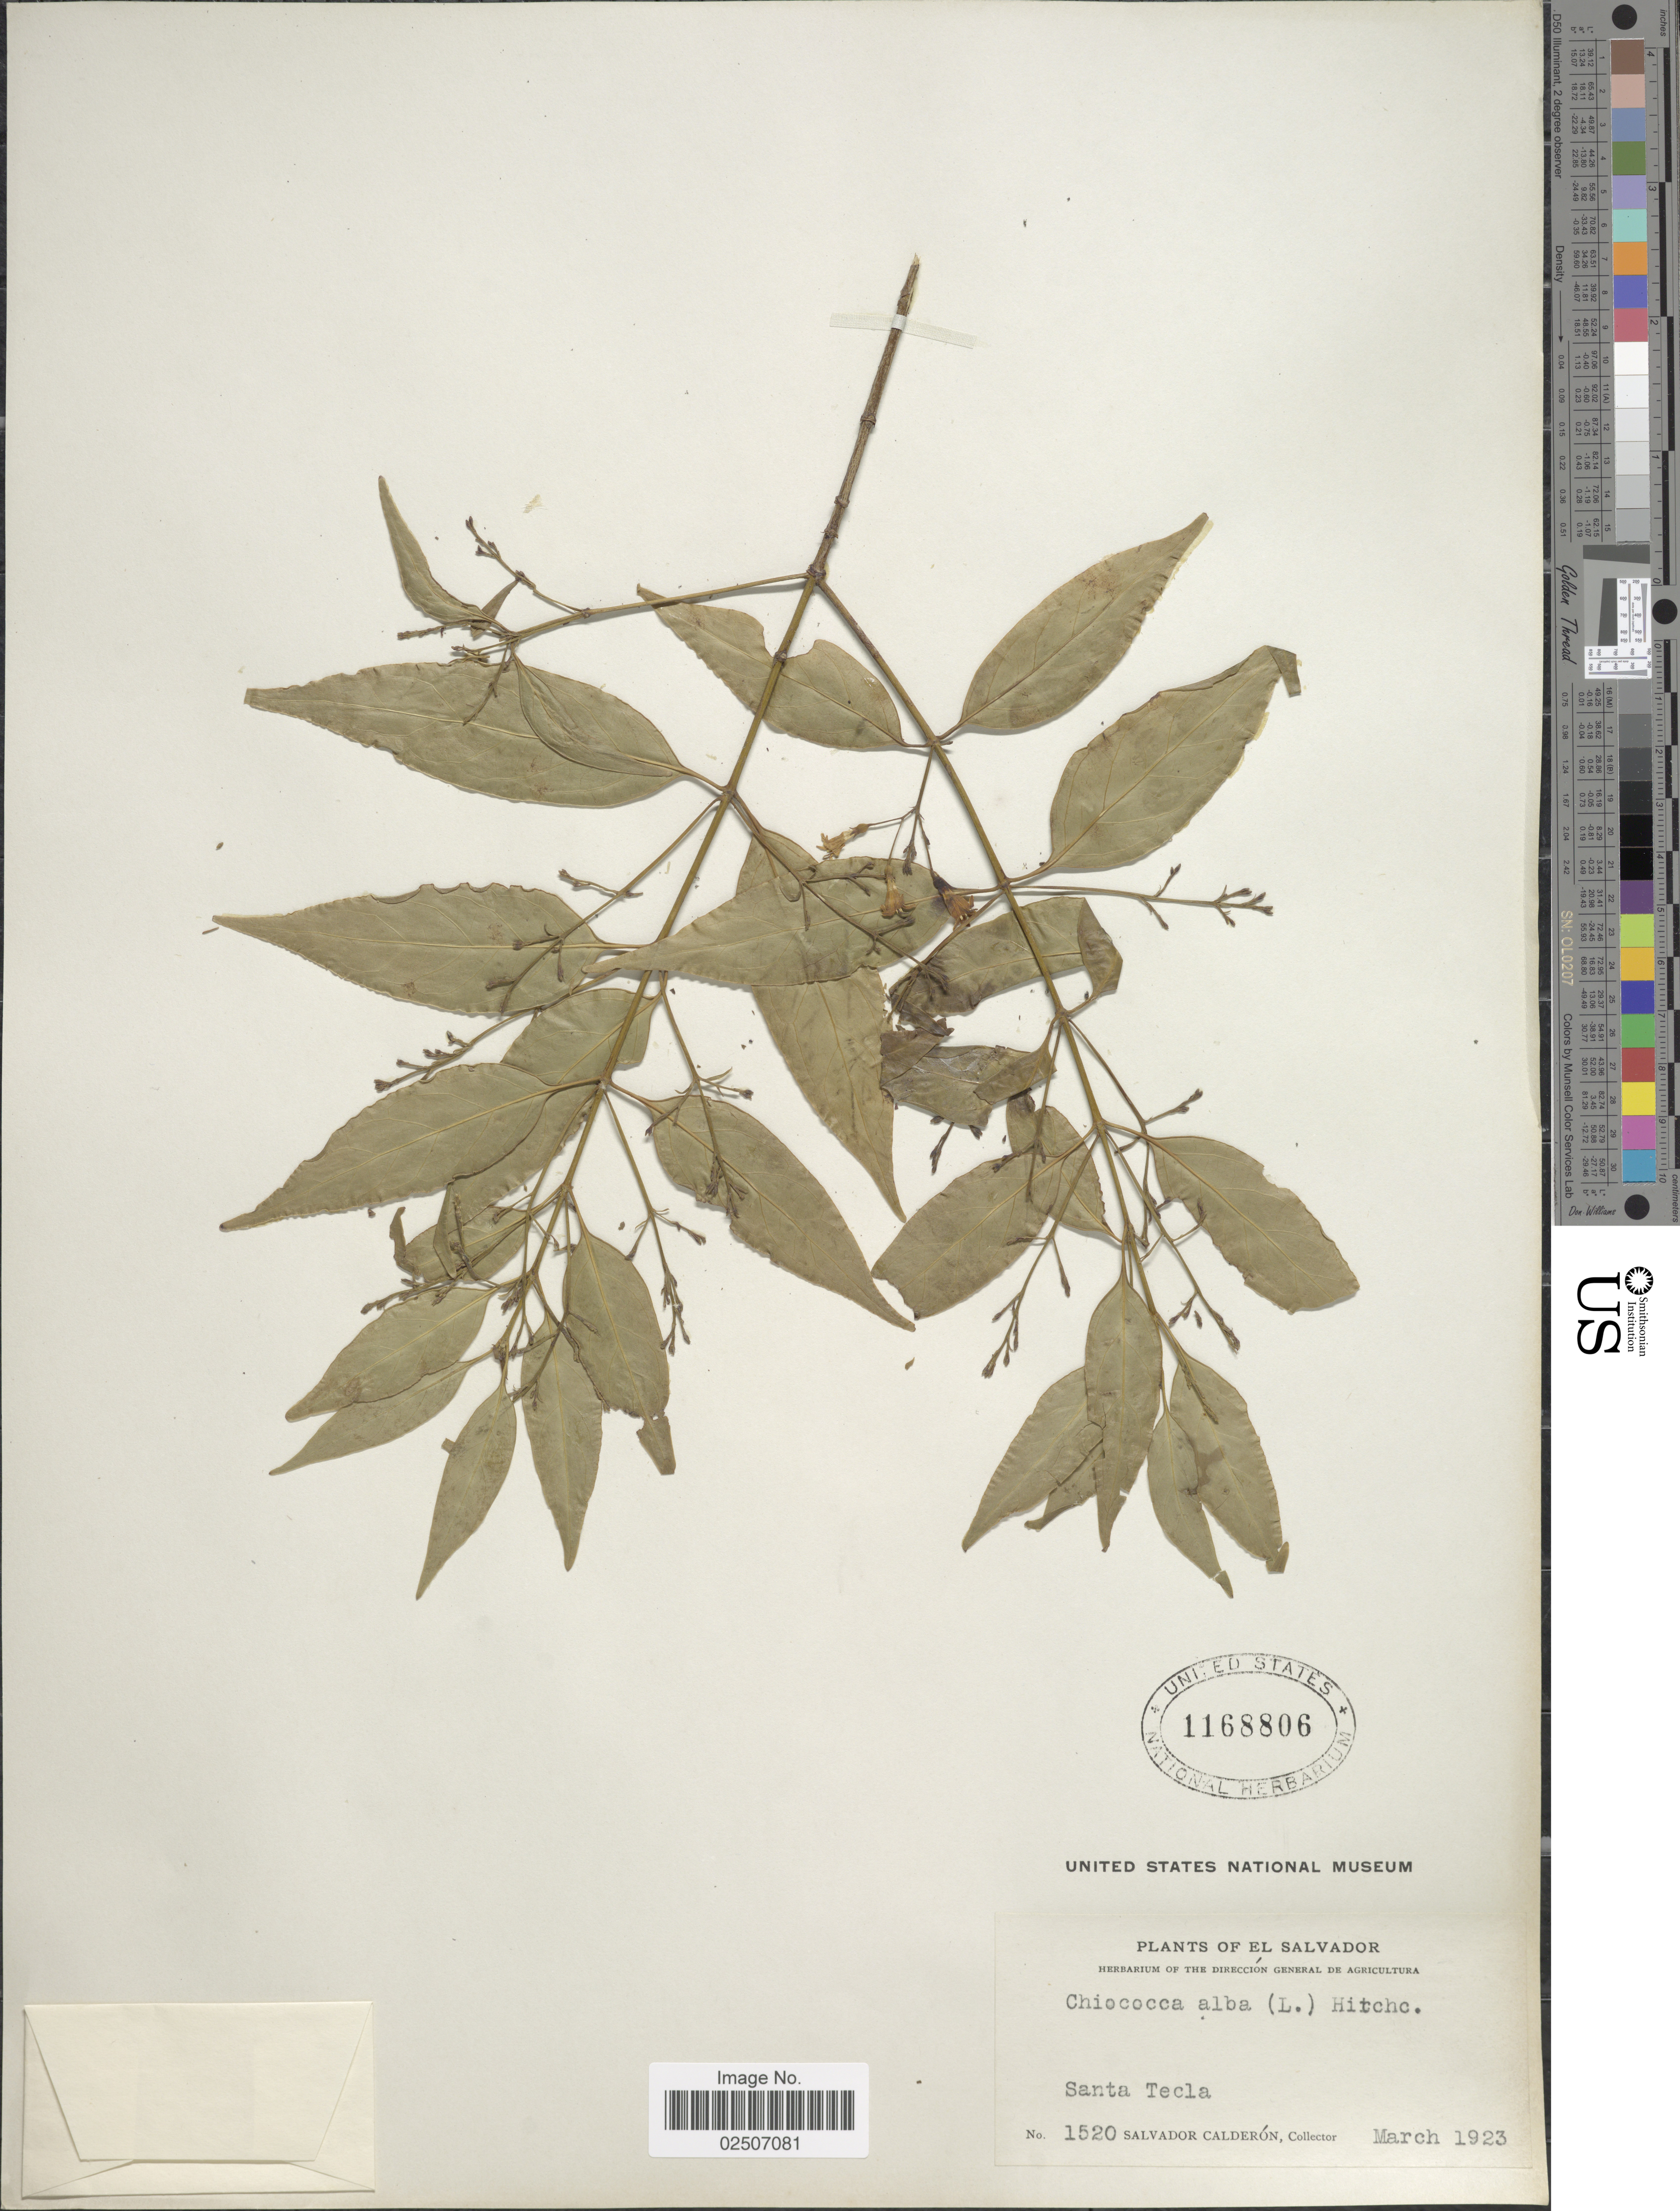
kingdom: Plantae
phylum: Tracheophyta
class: Magnoliopsida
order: Gentianales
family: Rubiaceae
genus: Chiococca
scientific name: Chiococca alba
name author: (L.) Hitchc.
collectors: S. Calderón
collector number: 1520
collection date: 1923-03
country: El Salvador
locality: Santa Tecla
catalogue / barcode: US 1168806